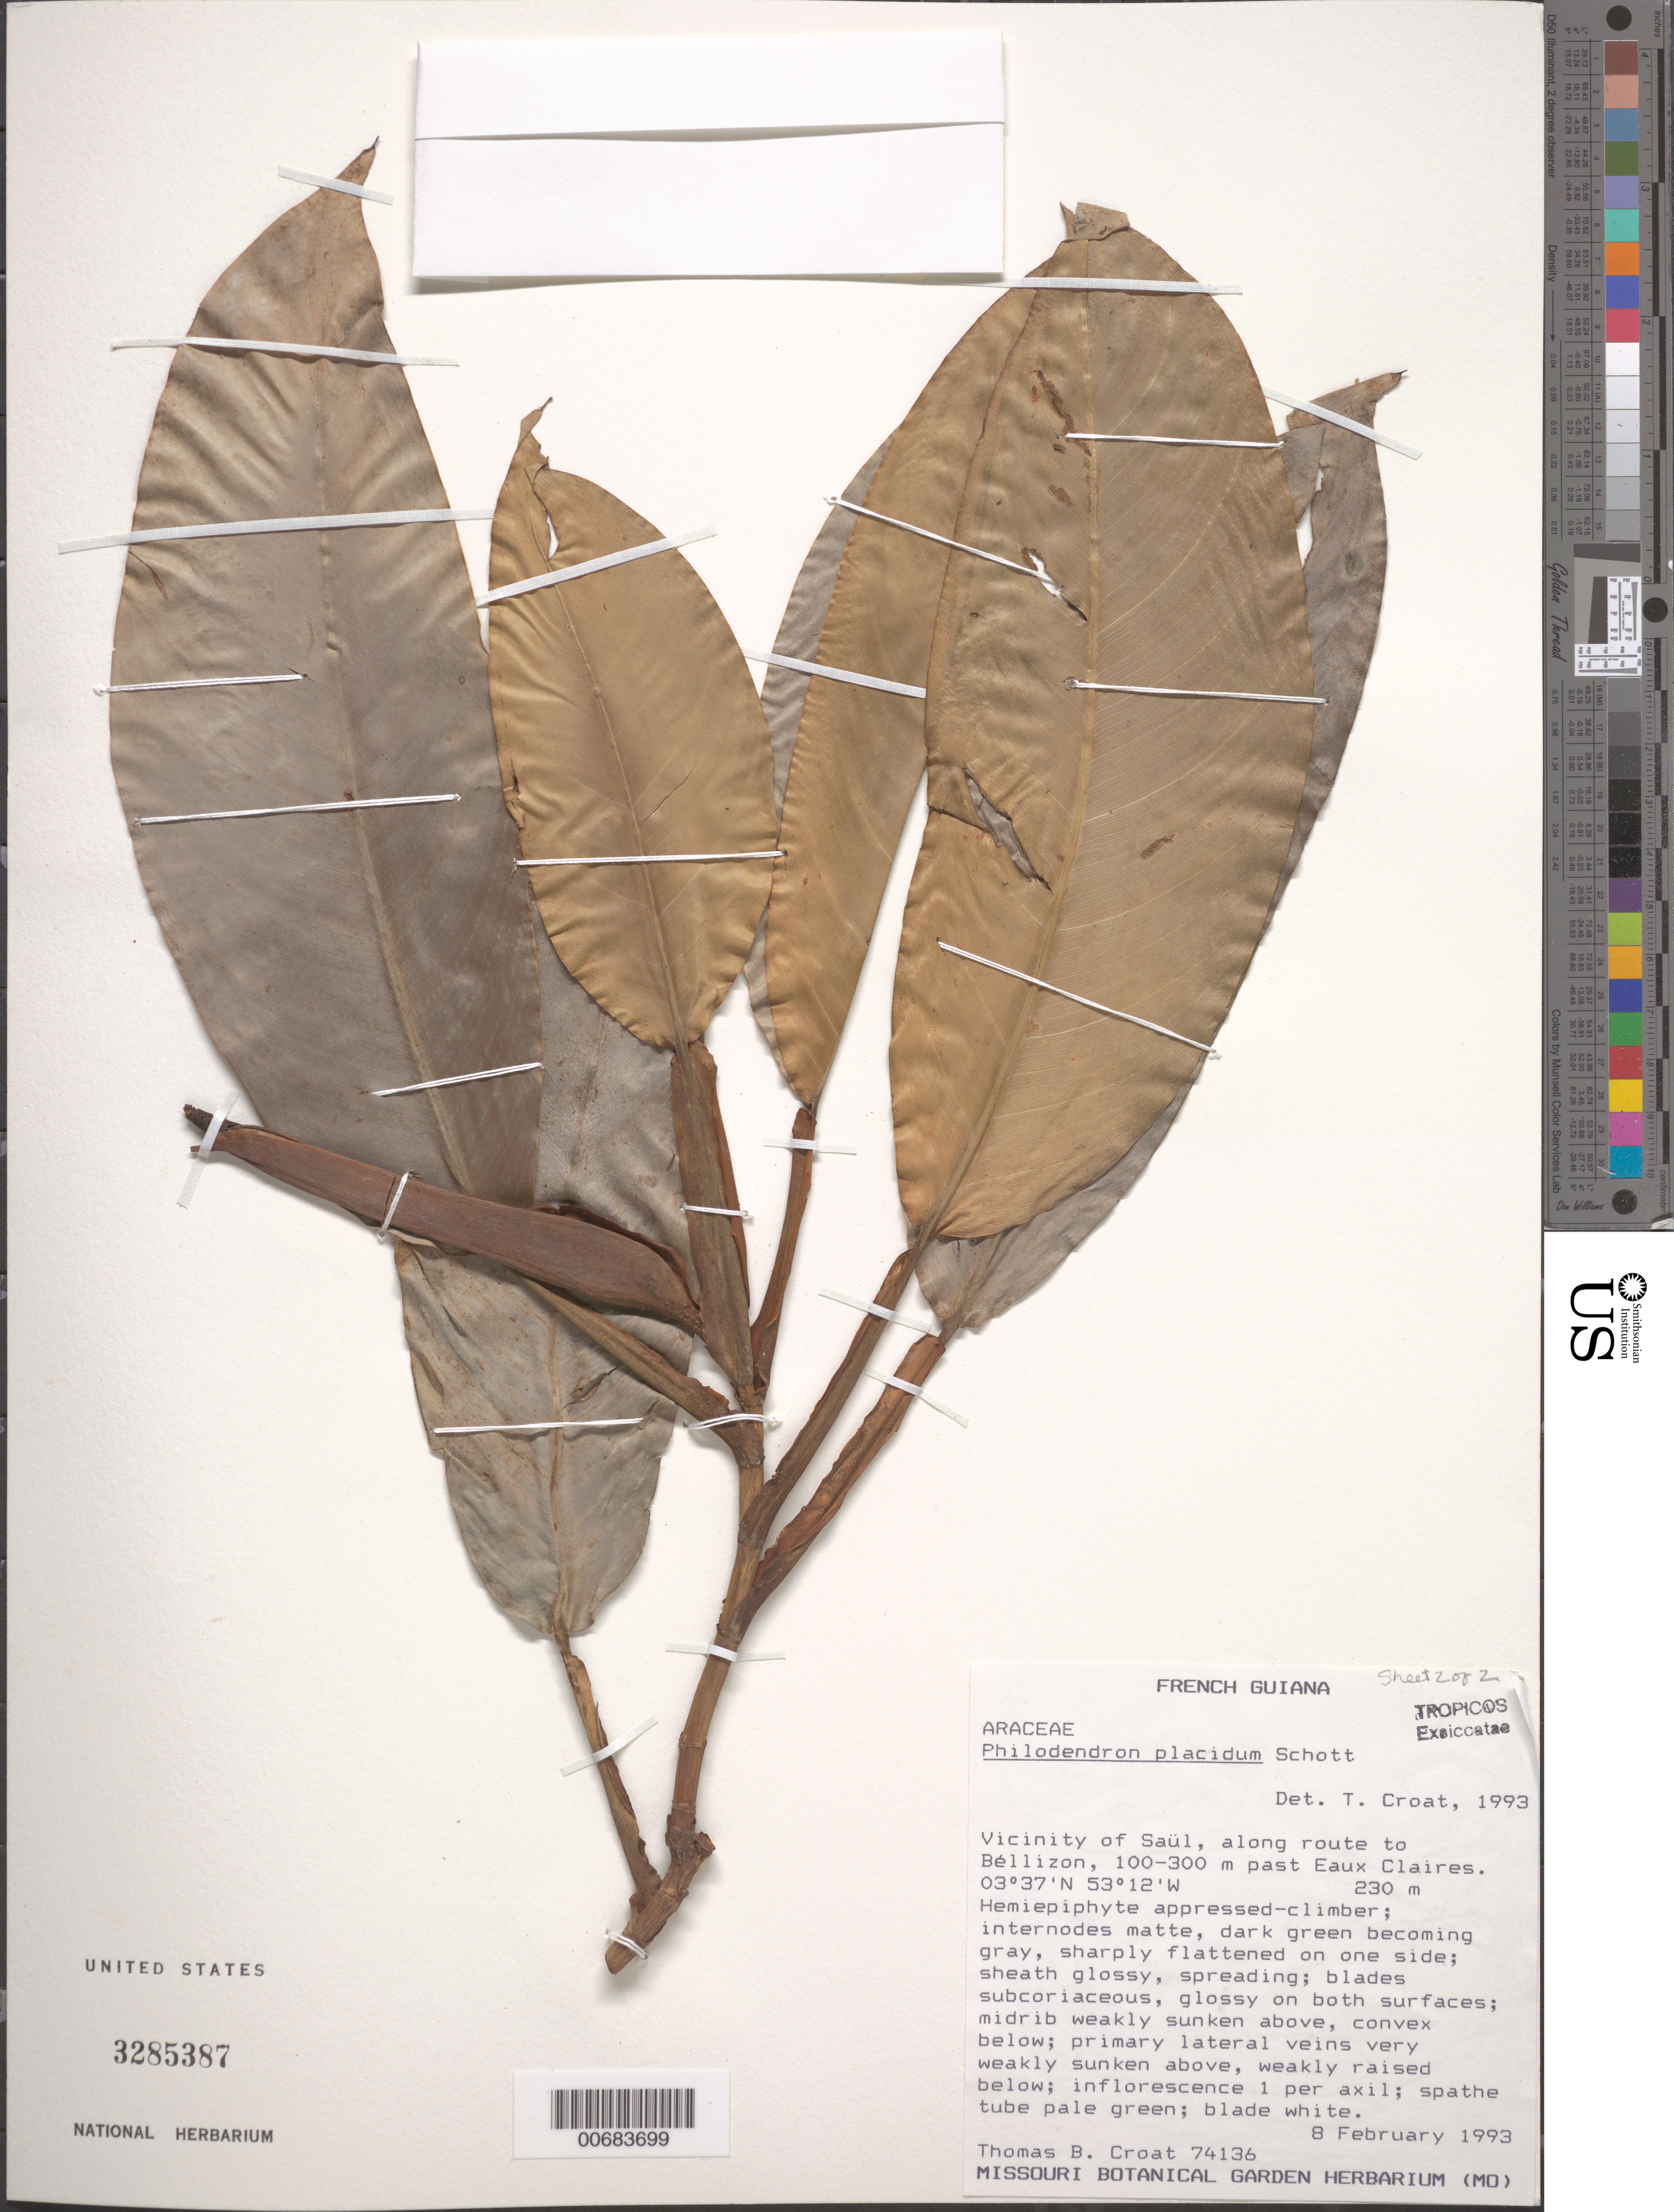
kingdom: Plantae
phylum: Tracheophyta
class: Liliopsida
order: Alismatales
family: Araceae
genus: Philodendron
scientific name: Philodendron placidum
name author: Schott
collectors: T. B. Croat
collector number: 74136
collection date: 1993-02-08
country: French Guiana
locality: Vicinity of Saül, along route to Béllizon, 100-300 m past Eaux Claires.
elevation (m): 230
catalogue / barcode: US 3285387